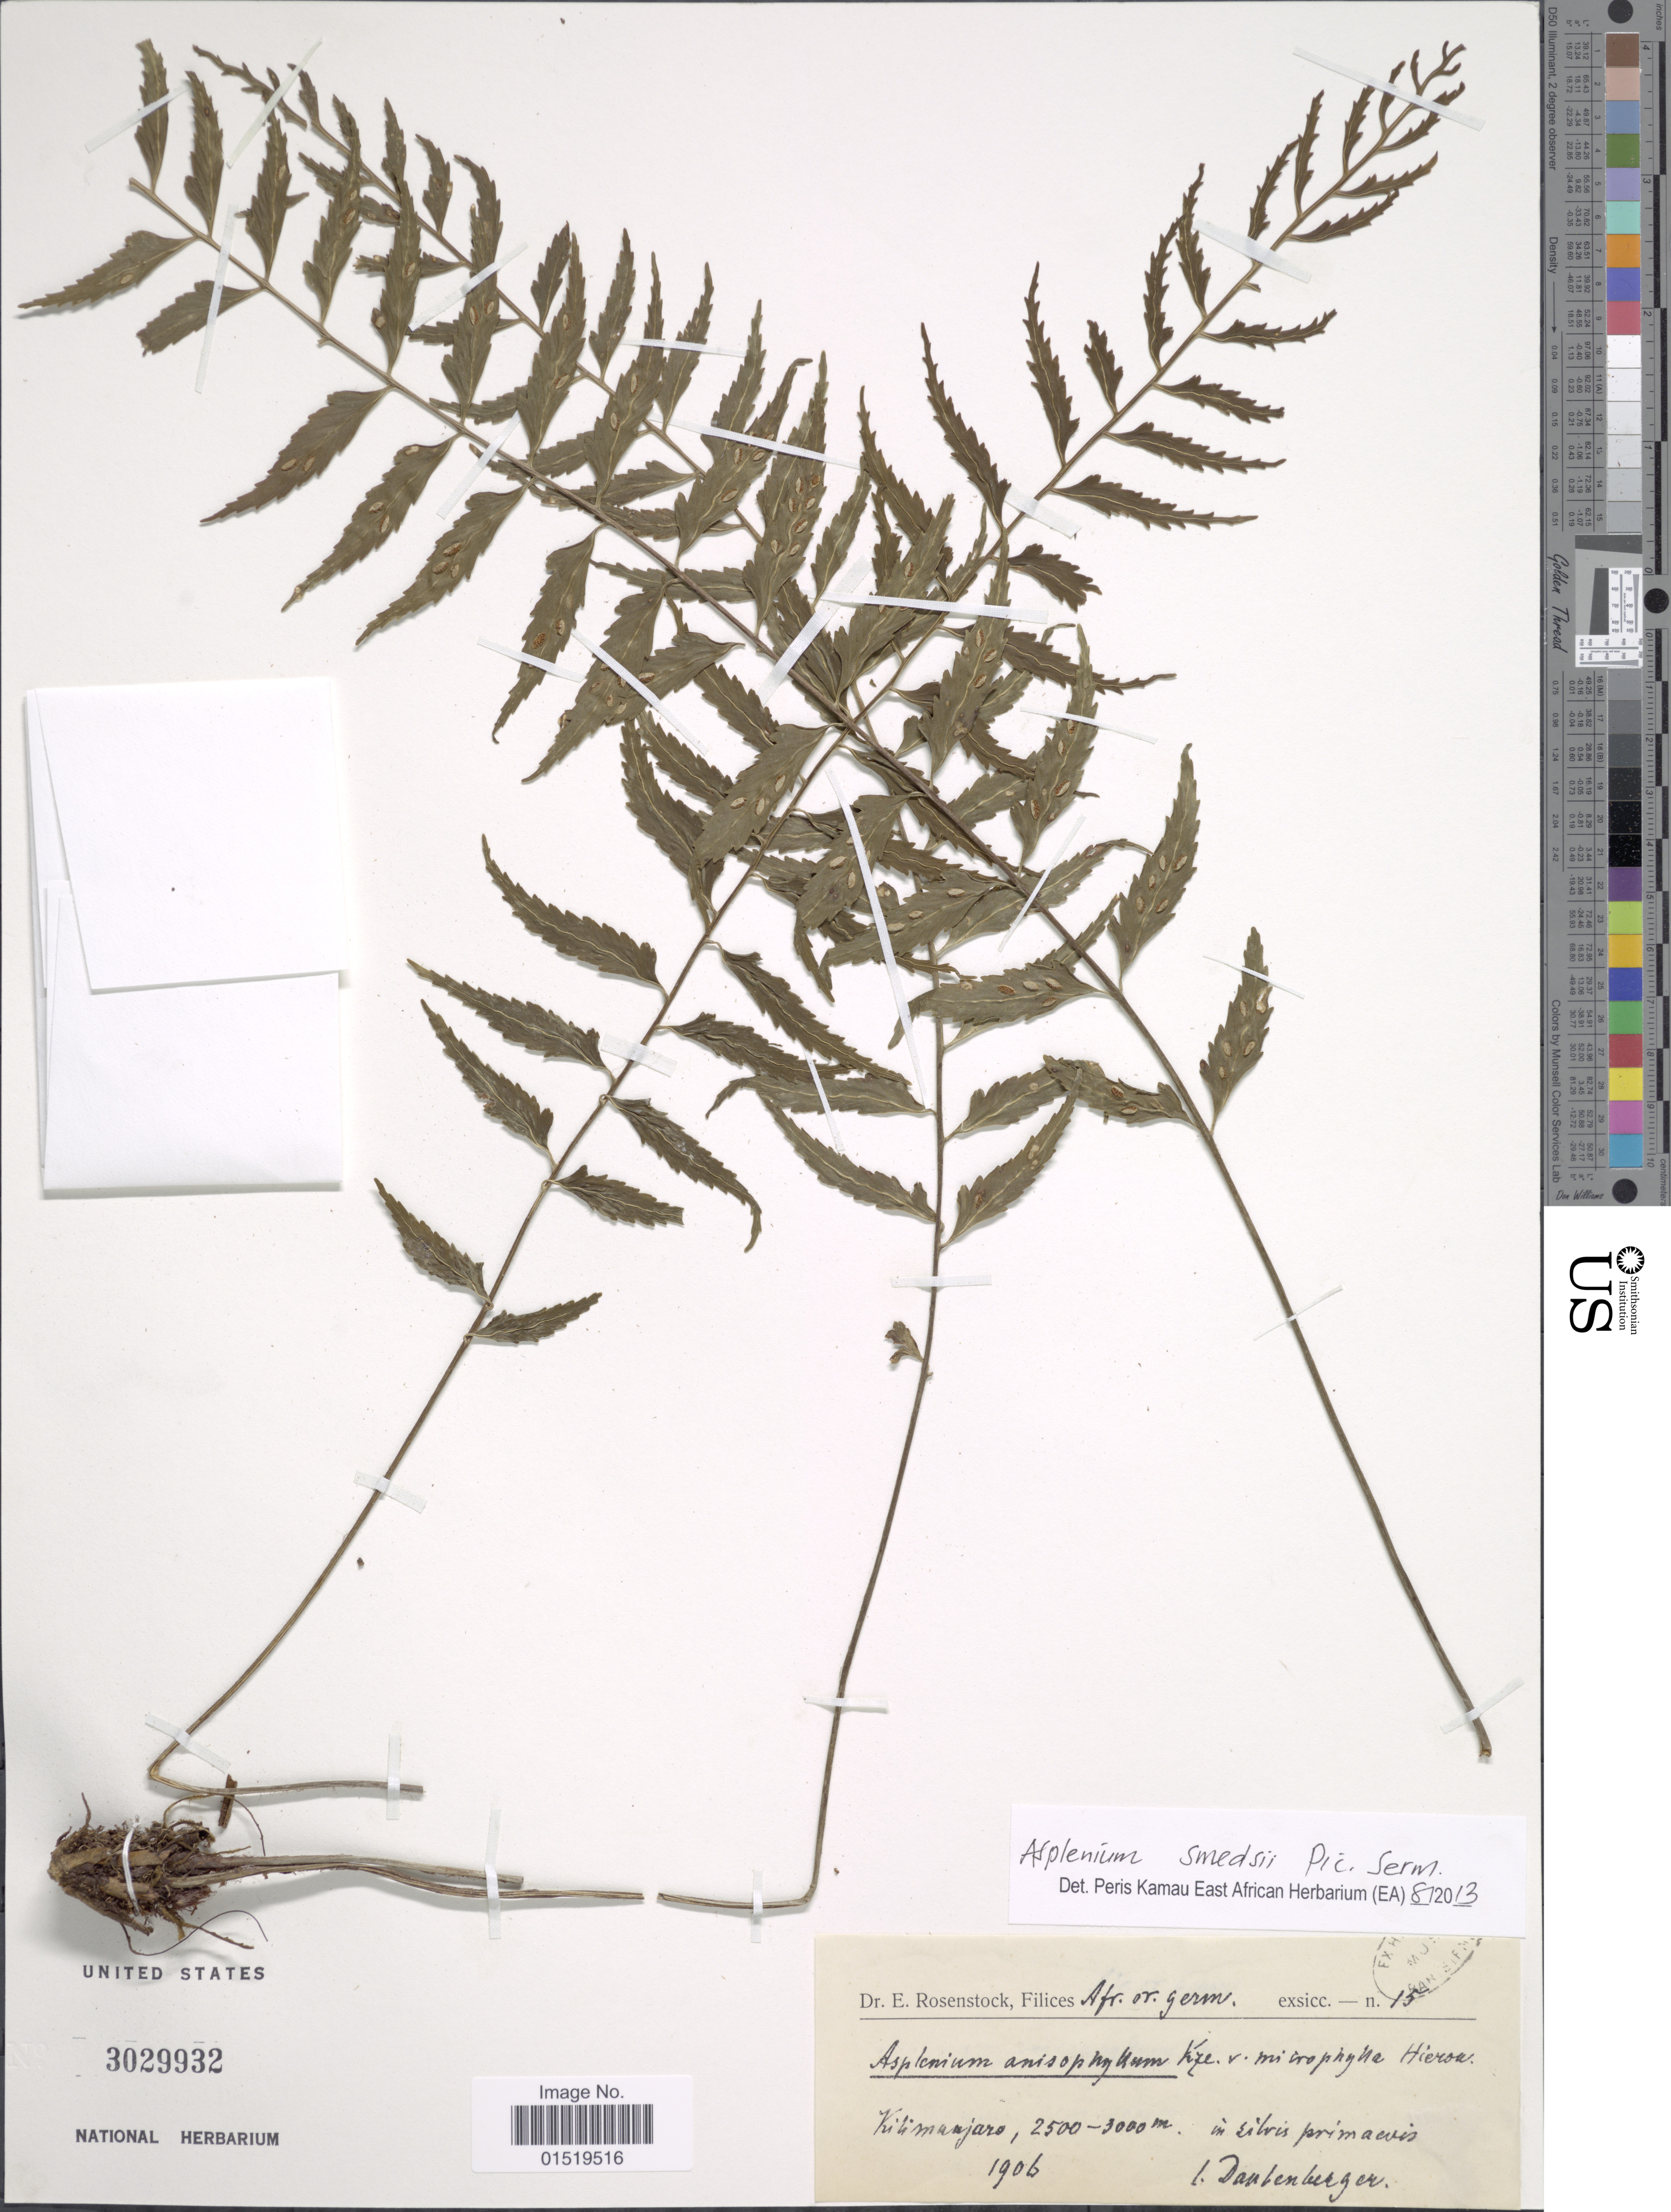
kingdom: Plantae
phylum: Tracheophyta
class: Polypodiopsida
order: Polypodiales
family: Aspleniaceae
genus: Asplenium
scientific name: Asplenium smedsii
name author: Pic. Serm.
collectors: P. Daubenberger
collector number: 15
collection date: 1906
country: Tanzania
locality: Filices Afr. or. germ. Kilimanjaro.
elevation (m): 2500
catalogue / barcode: US 3029932